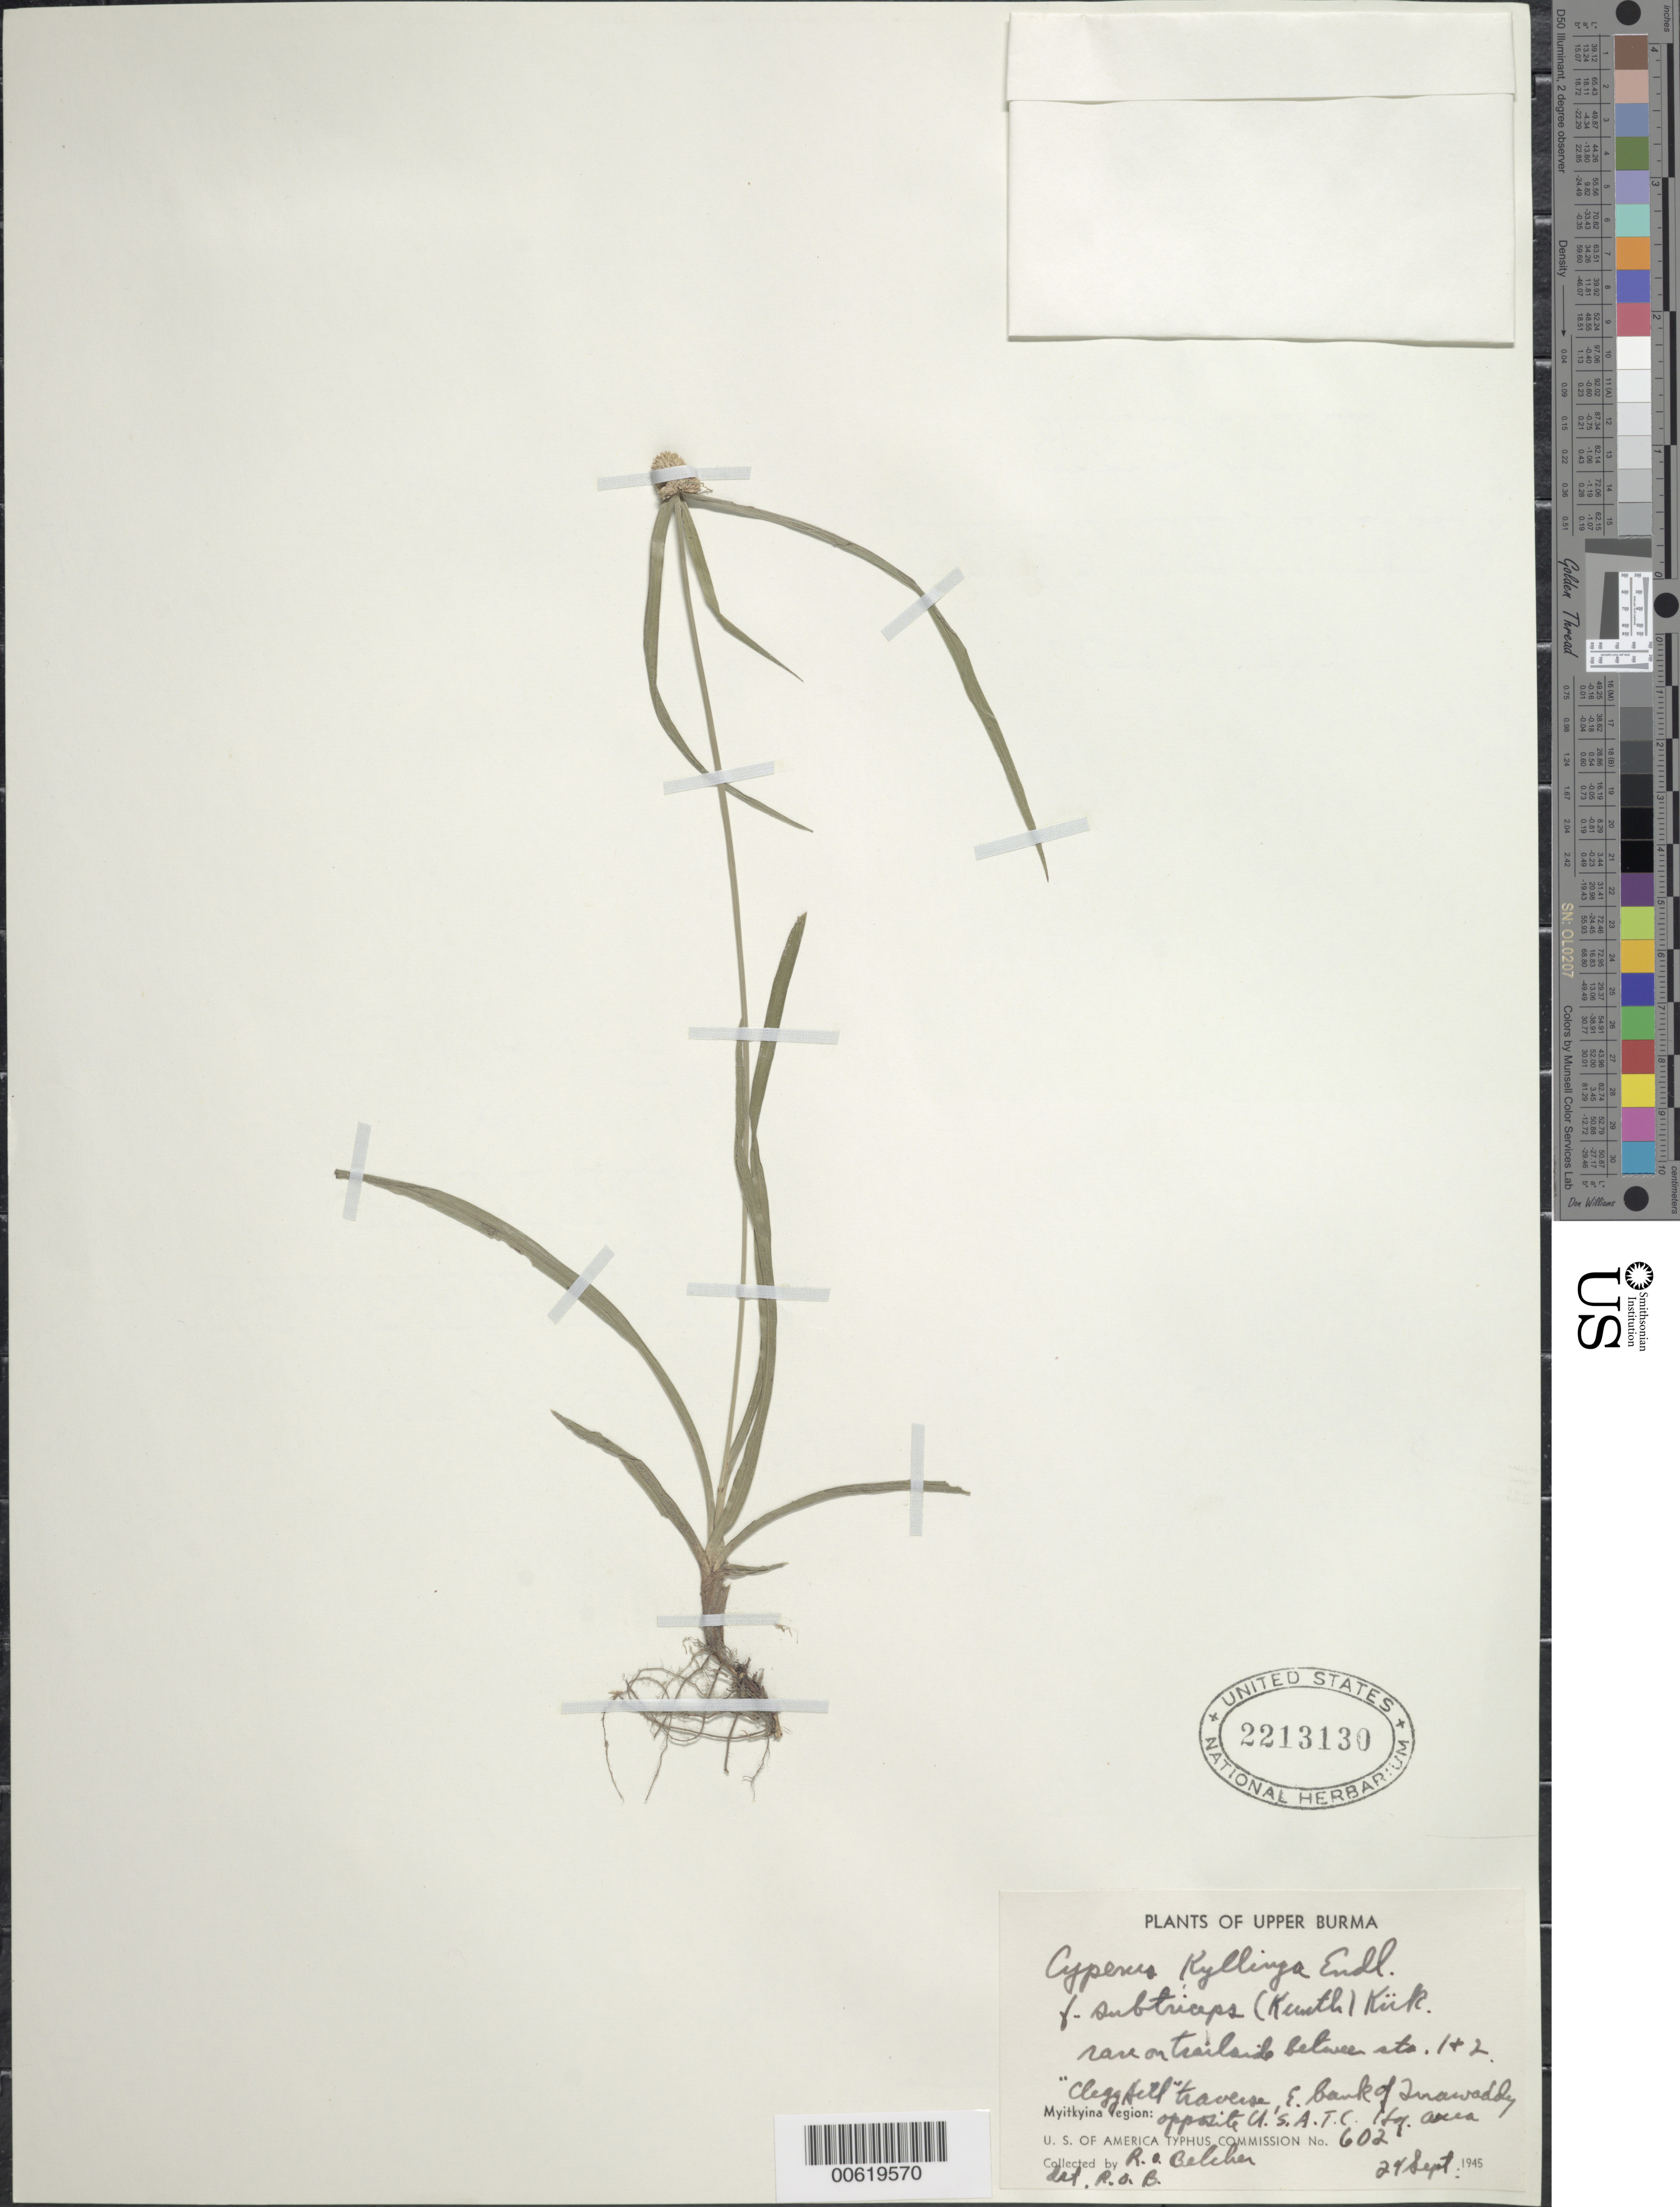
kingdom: Plantae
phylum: Tracheophyta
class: Liliopsida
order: Poales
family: Cyperaceae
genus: Cyperus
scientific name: Cyperus mindorensis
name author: (Steud.) Huygh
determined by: Strong, M. T., (US), Smithsonian Institution - National Museum of Natural History (UNITED STATES)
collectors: R. Belcher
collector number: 602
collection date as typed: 24 Sep 1945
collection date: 1945-09-24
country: Myanmar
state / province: Kachin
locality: Rare on trailside between station 1 and 2, Clegg hill traverse, east bank of Ayeyawaddy opposite U.S.A.T.C. of area.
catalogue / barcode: US 2213130